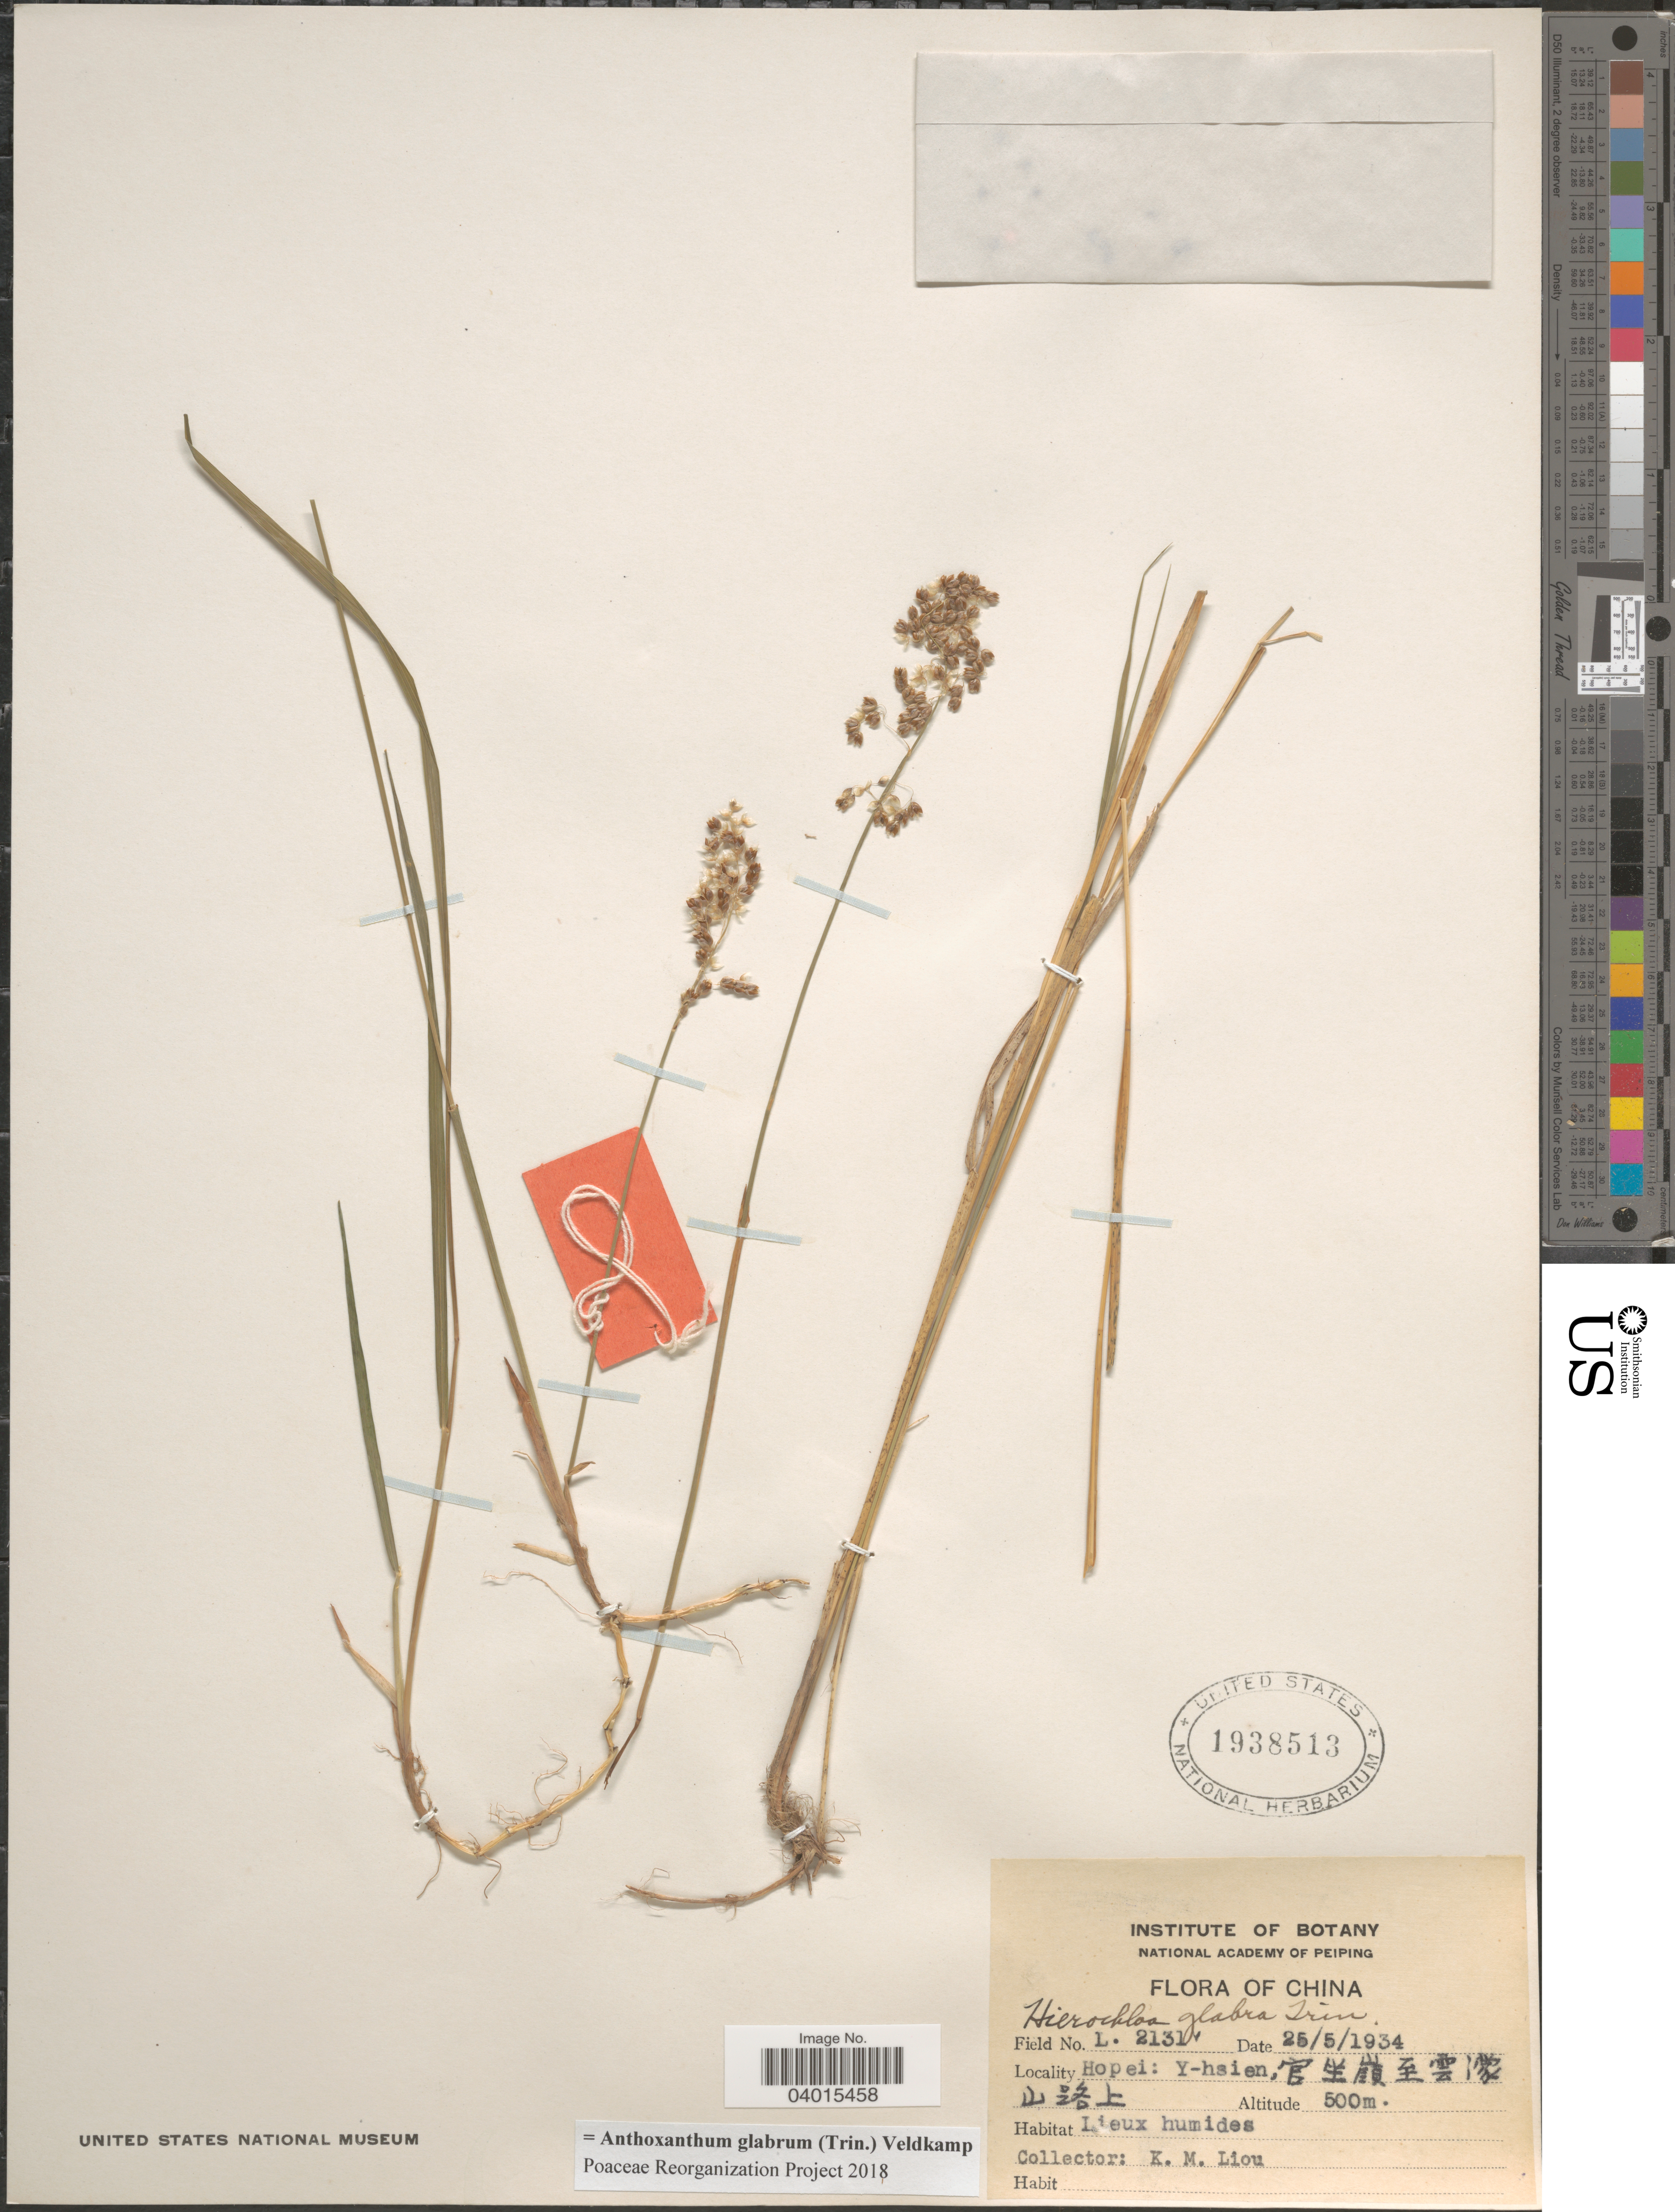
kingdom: Plantae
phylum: Tracheophyta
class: Liliopsida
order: Poales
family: Poaceae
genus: Anthoxanthum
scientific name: Anthoxanthum glabrum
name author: (Trin.) Veldkamp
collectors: K. M. Liou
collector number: L 2131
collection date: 1934-05-25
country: China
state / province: Hebei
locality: Hopei: Y-hsien, X.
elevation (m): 500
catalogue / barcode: US 1938513